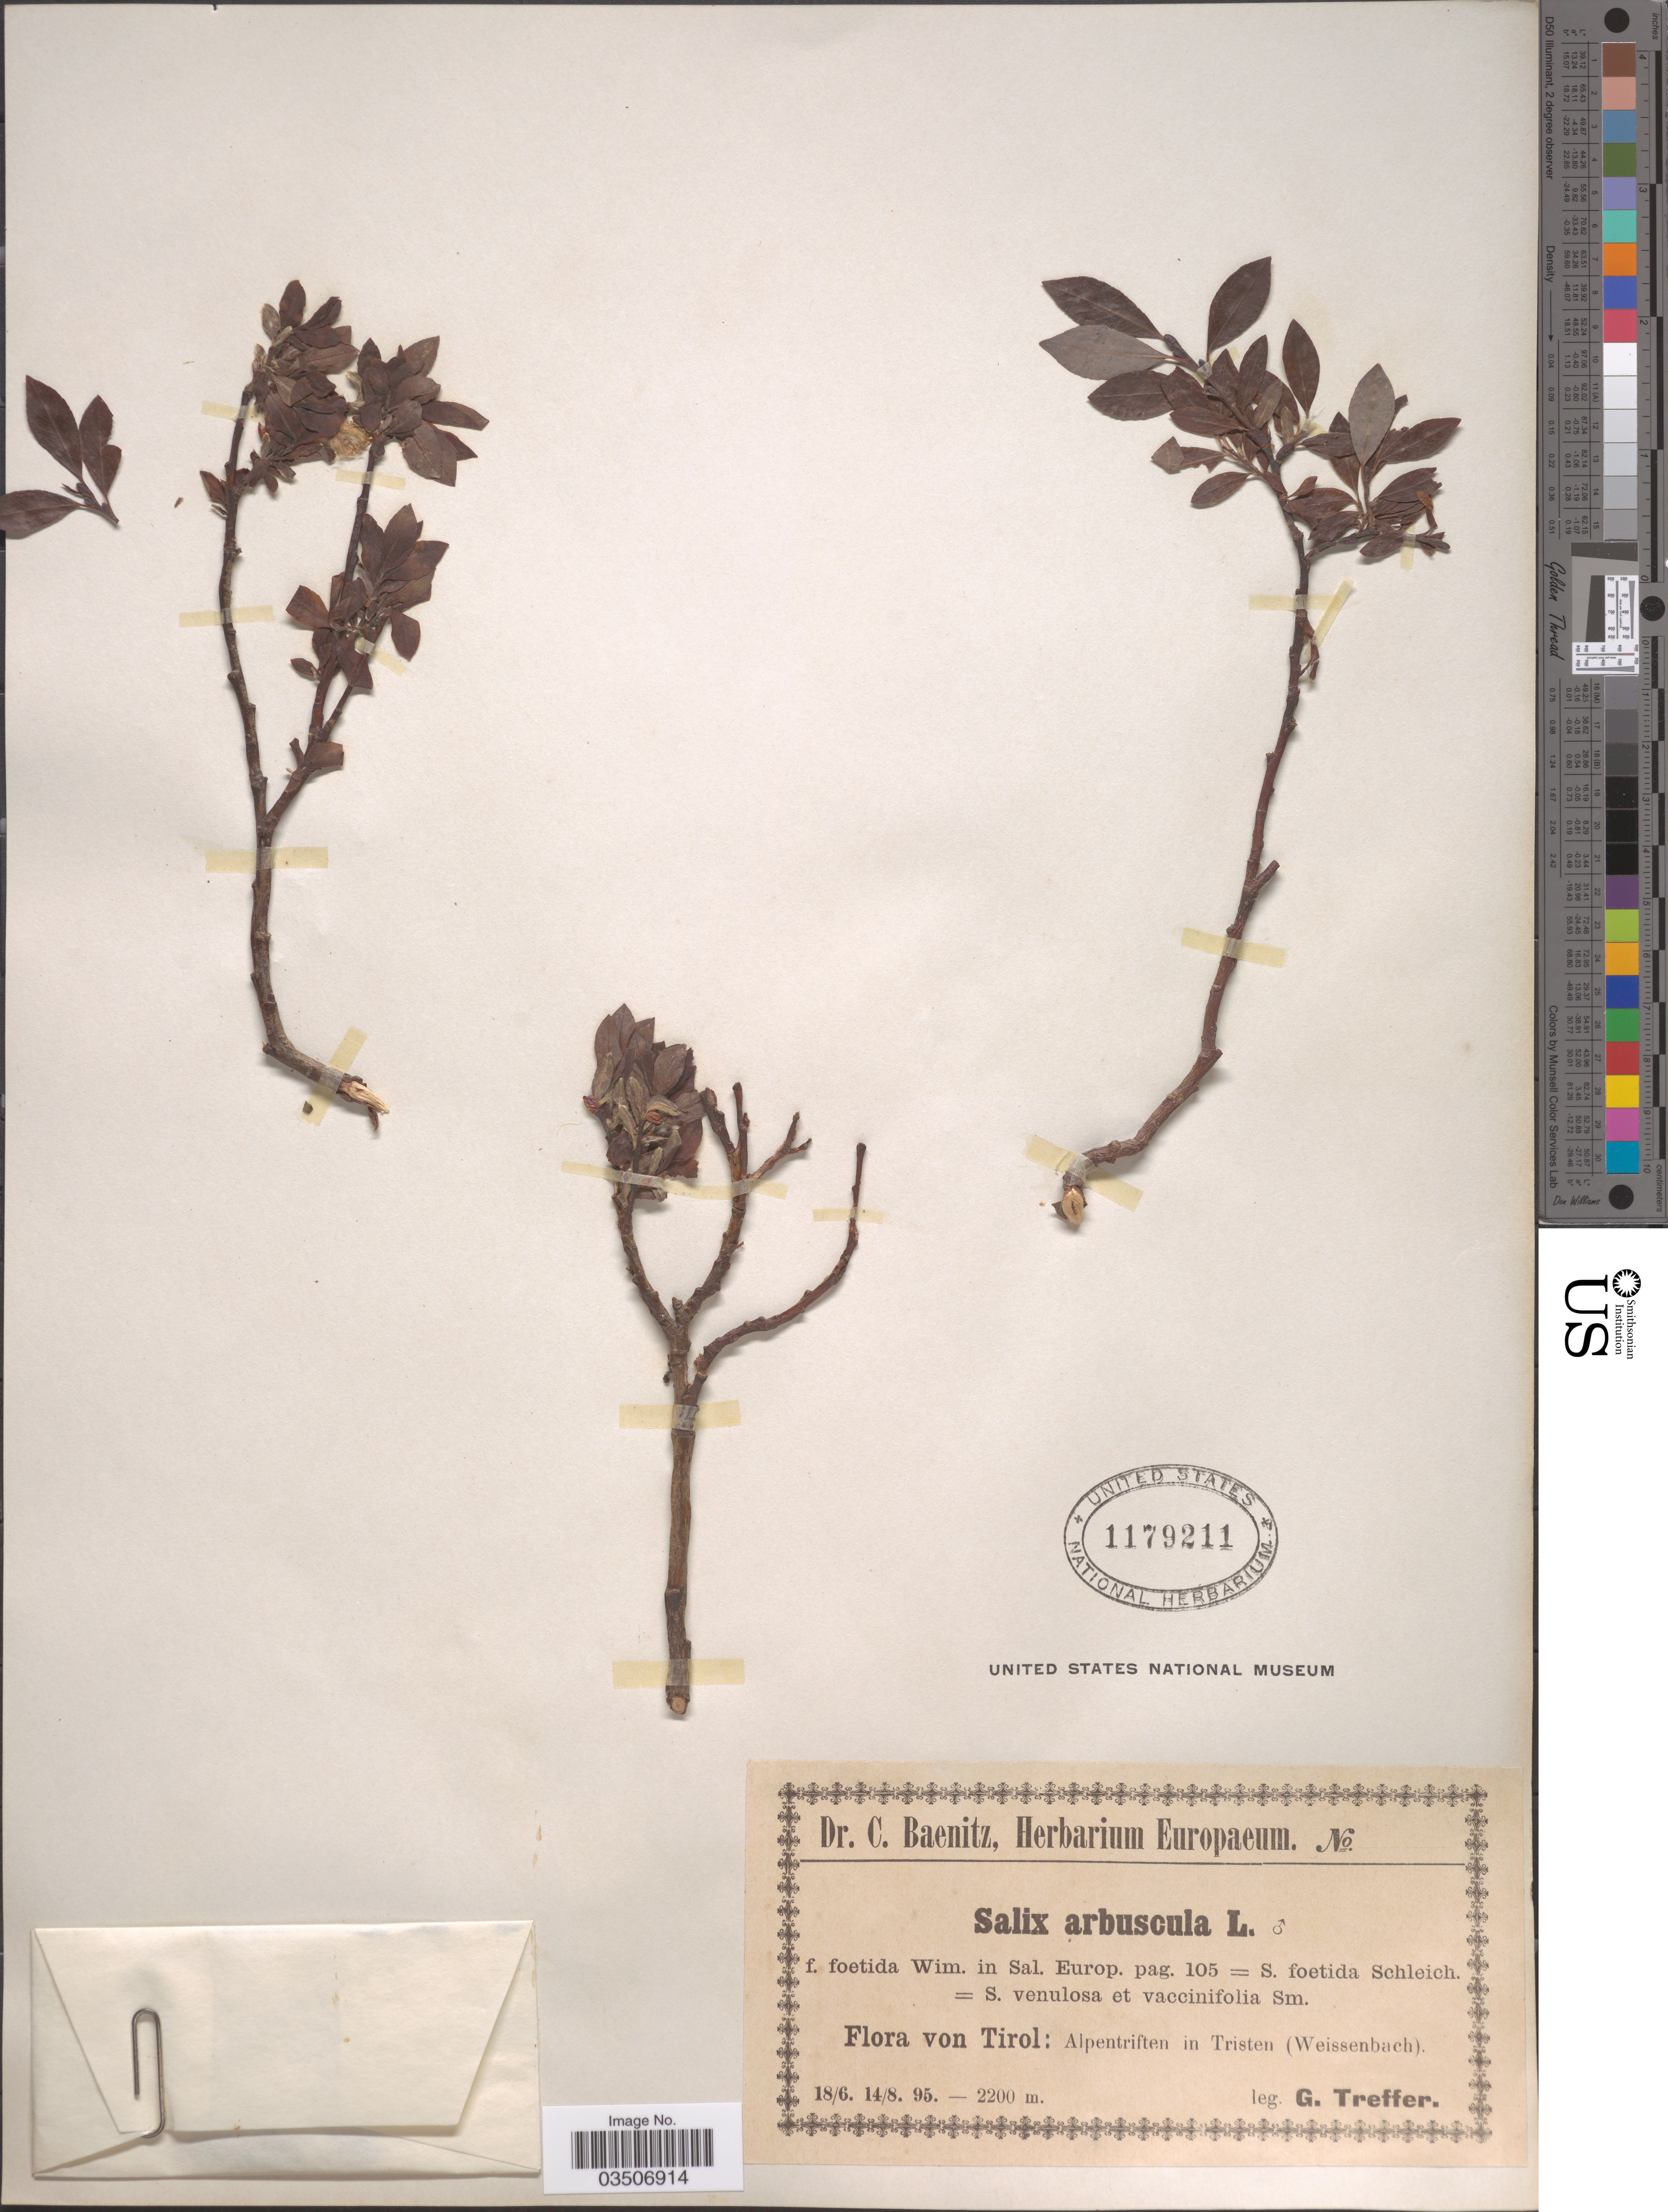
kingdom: Plantae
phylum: Tracheophyta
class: Magnoliopsida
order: Malpighiales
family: Salicaceae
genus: Salix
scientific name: Salix arbuscula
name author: L.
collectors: G. Treffer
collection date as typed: Transcribed d/m/y: 18/6/95 to 14/8/95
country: Austria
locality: Tirol: Alpentriften in Tristen (Weissenbach).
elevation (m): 2200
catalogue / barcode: US 1179211